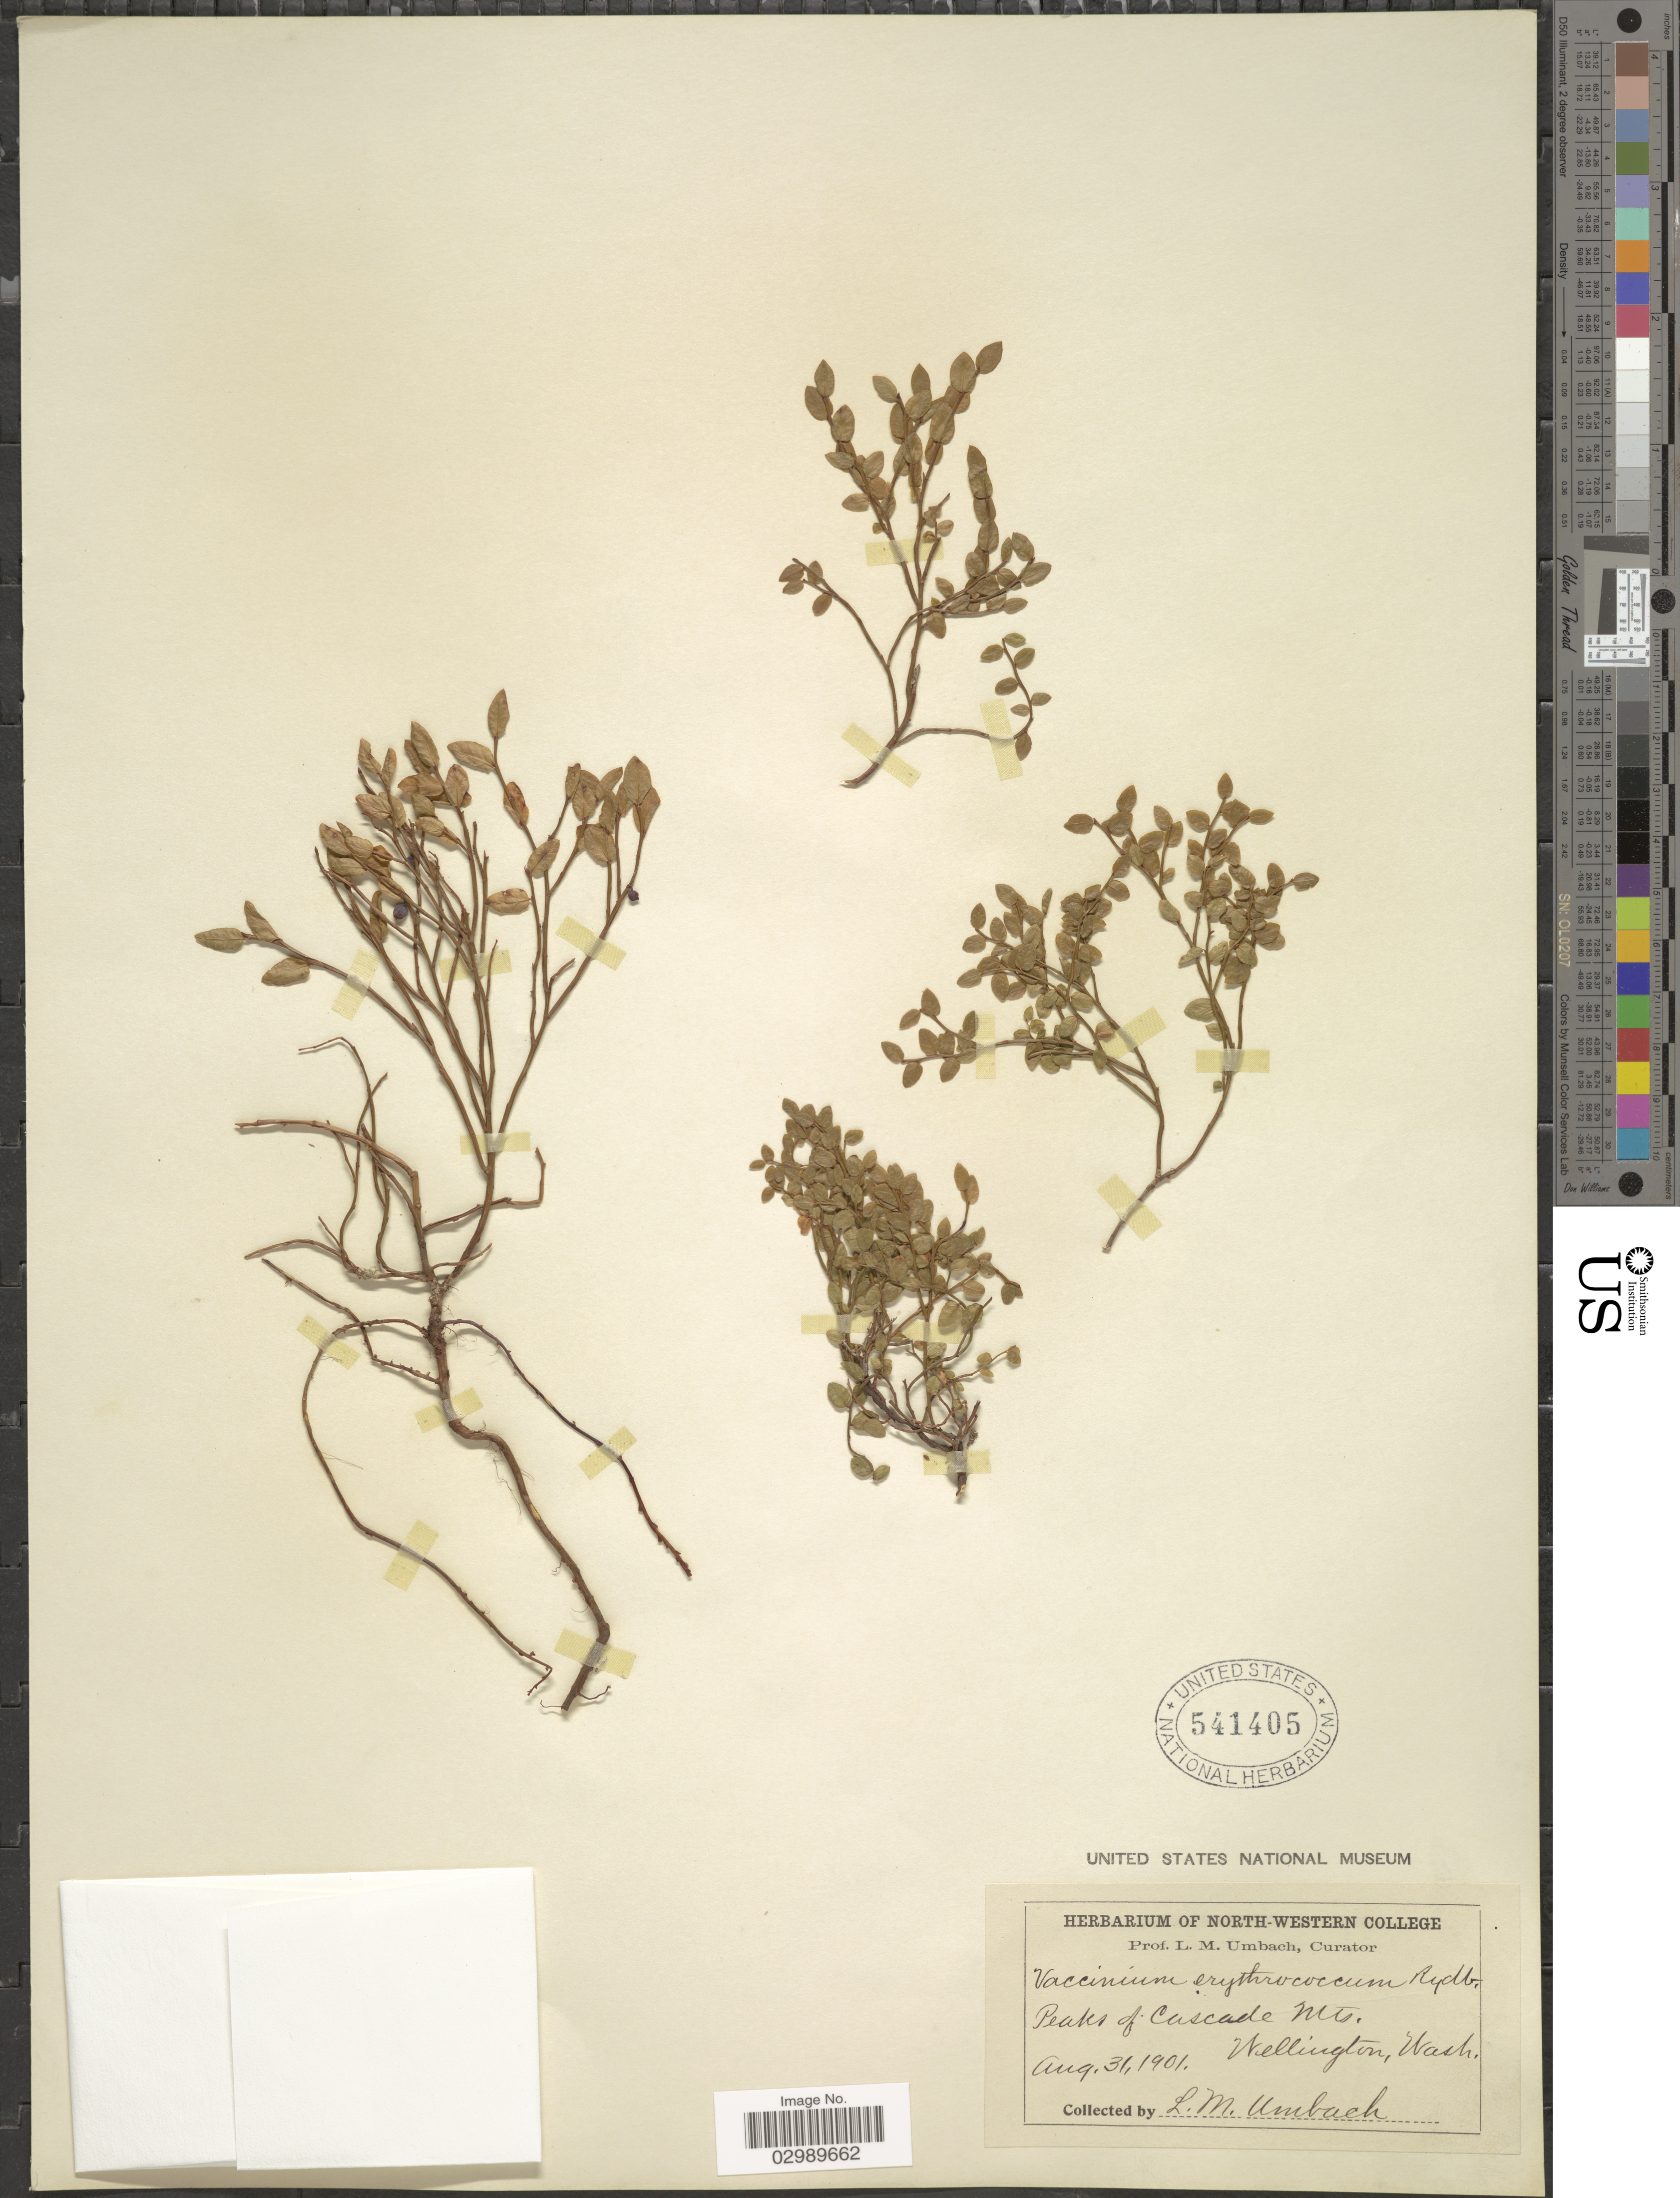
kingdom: Plantae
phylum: Tracheophyta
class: Magnoliopsida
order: Ericales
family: Ericaceae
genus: Vaccinium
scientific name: Vaccinium scoparium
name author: Leiberg ex Coville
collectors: L. M. Umbach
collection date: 1901-08-31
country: United States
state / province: Washington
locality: Peaks of Cascade Mts. Wellington, Wash.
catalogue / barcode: US 541405